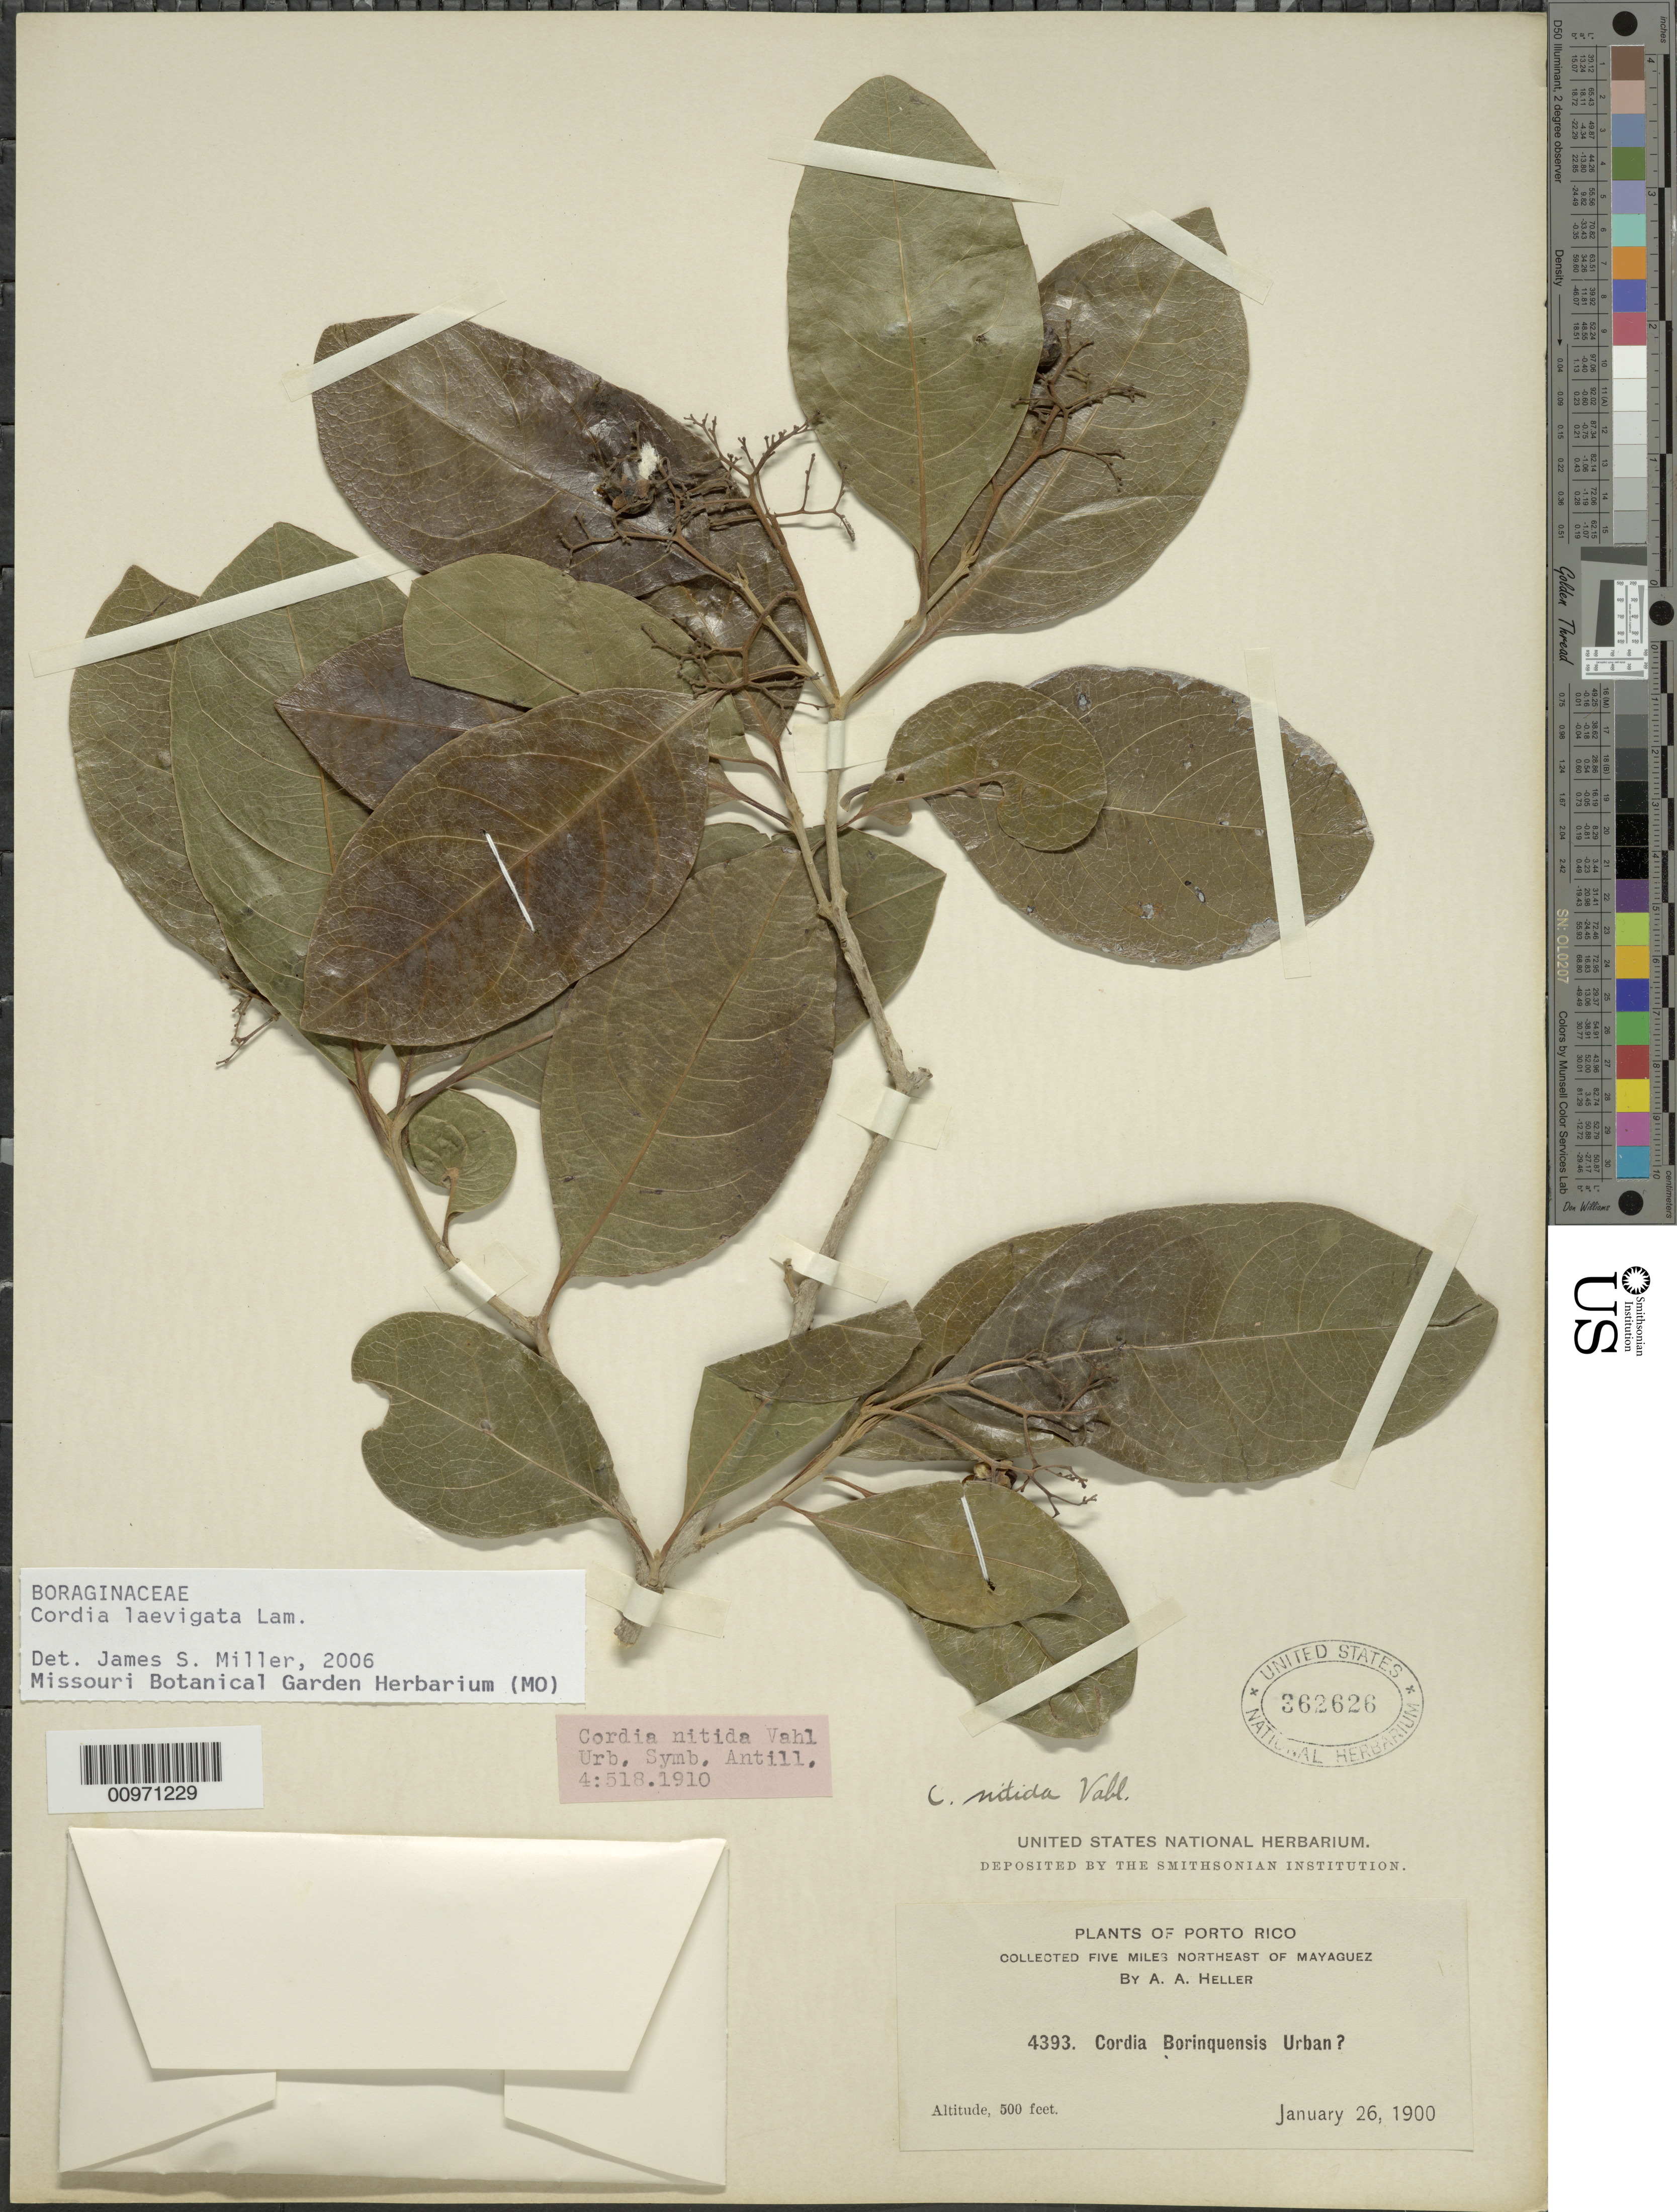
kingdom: Plantae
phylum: Tracheophyta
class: Magnoliopsida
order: Boraginales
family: Cordiaceae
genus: Cordia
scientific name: Cordia laevigata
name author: Lam.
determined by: Miller, James S., (MO), Missouri Botanical Garden (UNITED STATES)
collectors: A. A. Heller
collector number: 4393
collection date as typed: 26 Jan 1900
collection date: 1900-01-26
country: Puerto Rico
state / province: Mayagüez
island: Puerto Rico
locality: Mayaguez, five miles northeast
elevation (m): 152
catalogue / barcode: US 362626